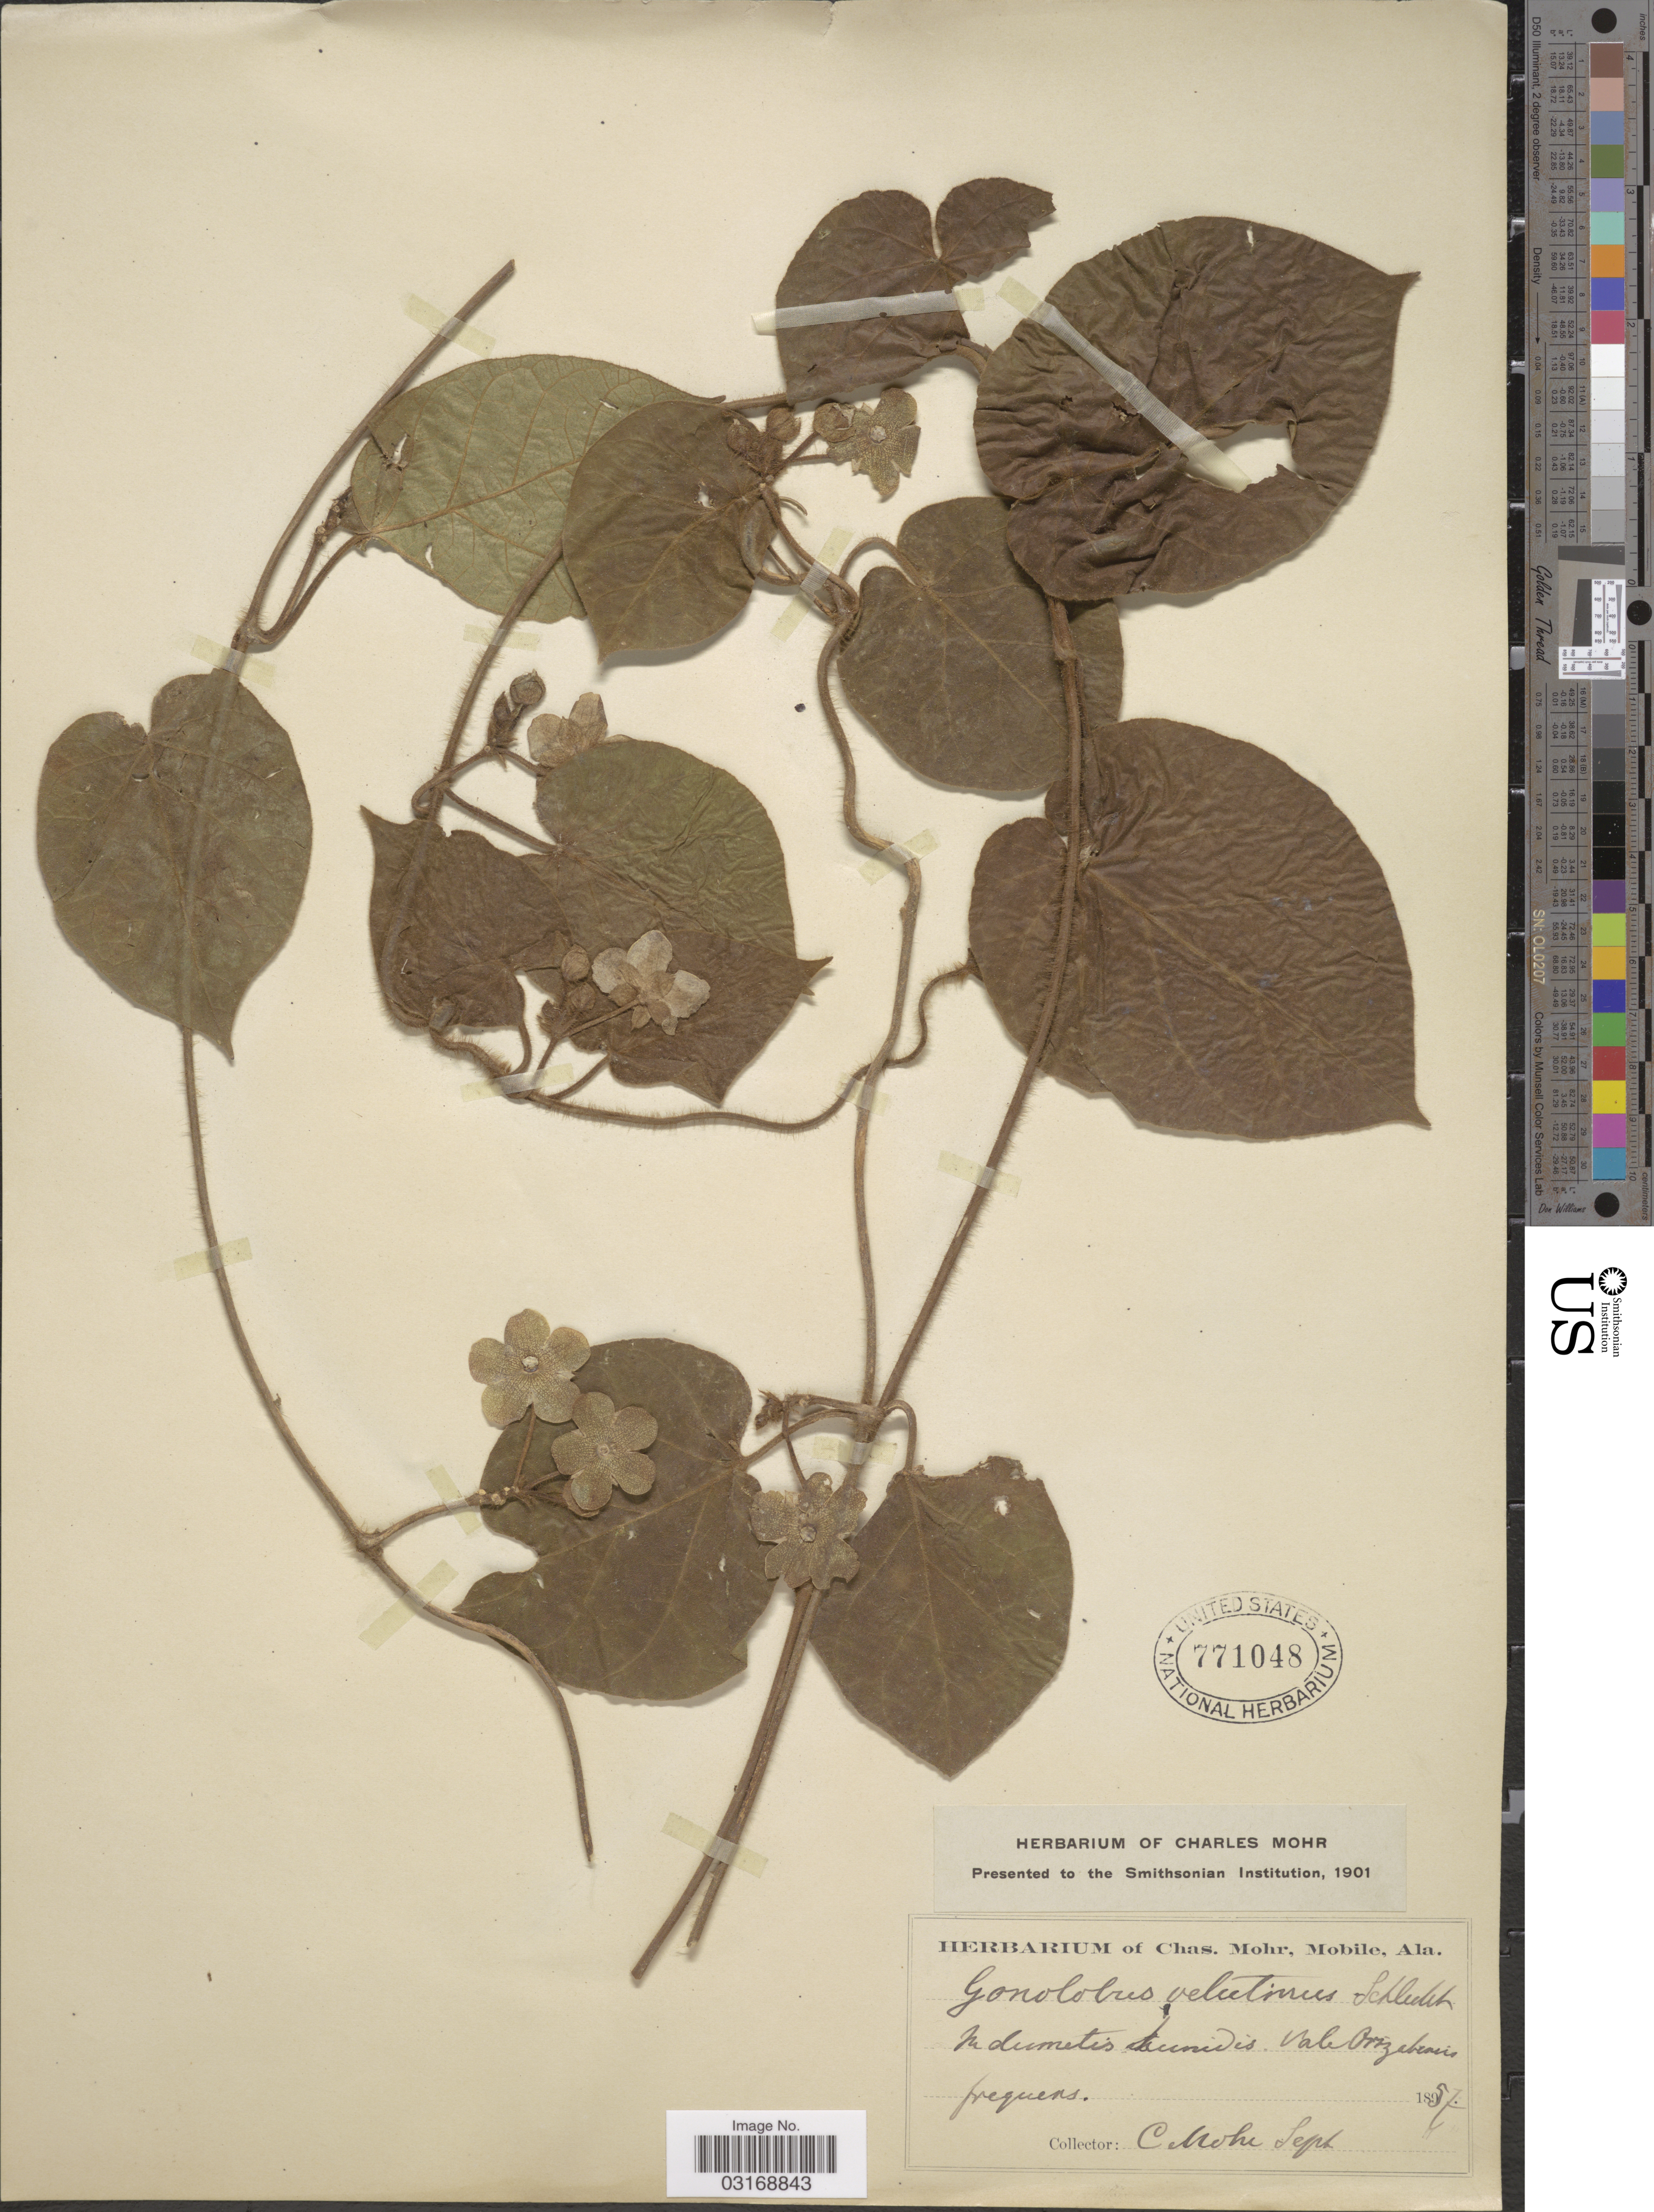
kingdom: Plantae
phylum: Tracheophyta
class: Magnoliopsida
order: Gentianales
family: Apocynaceae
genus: Matelea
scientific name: Matelea velutina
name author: (Schltdl.) Woodson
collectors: Mohr, C. T. (herbarium)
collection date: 1857-09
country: Mexico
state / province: Veracruz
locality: In dumetis humidis. Vale Orizabensis.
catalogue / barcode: US 771048